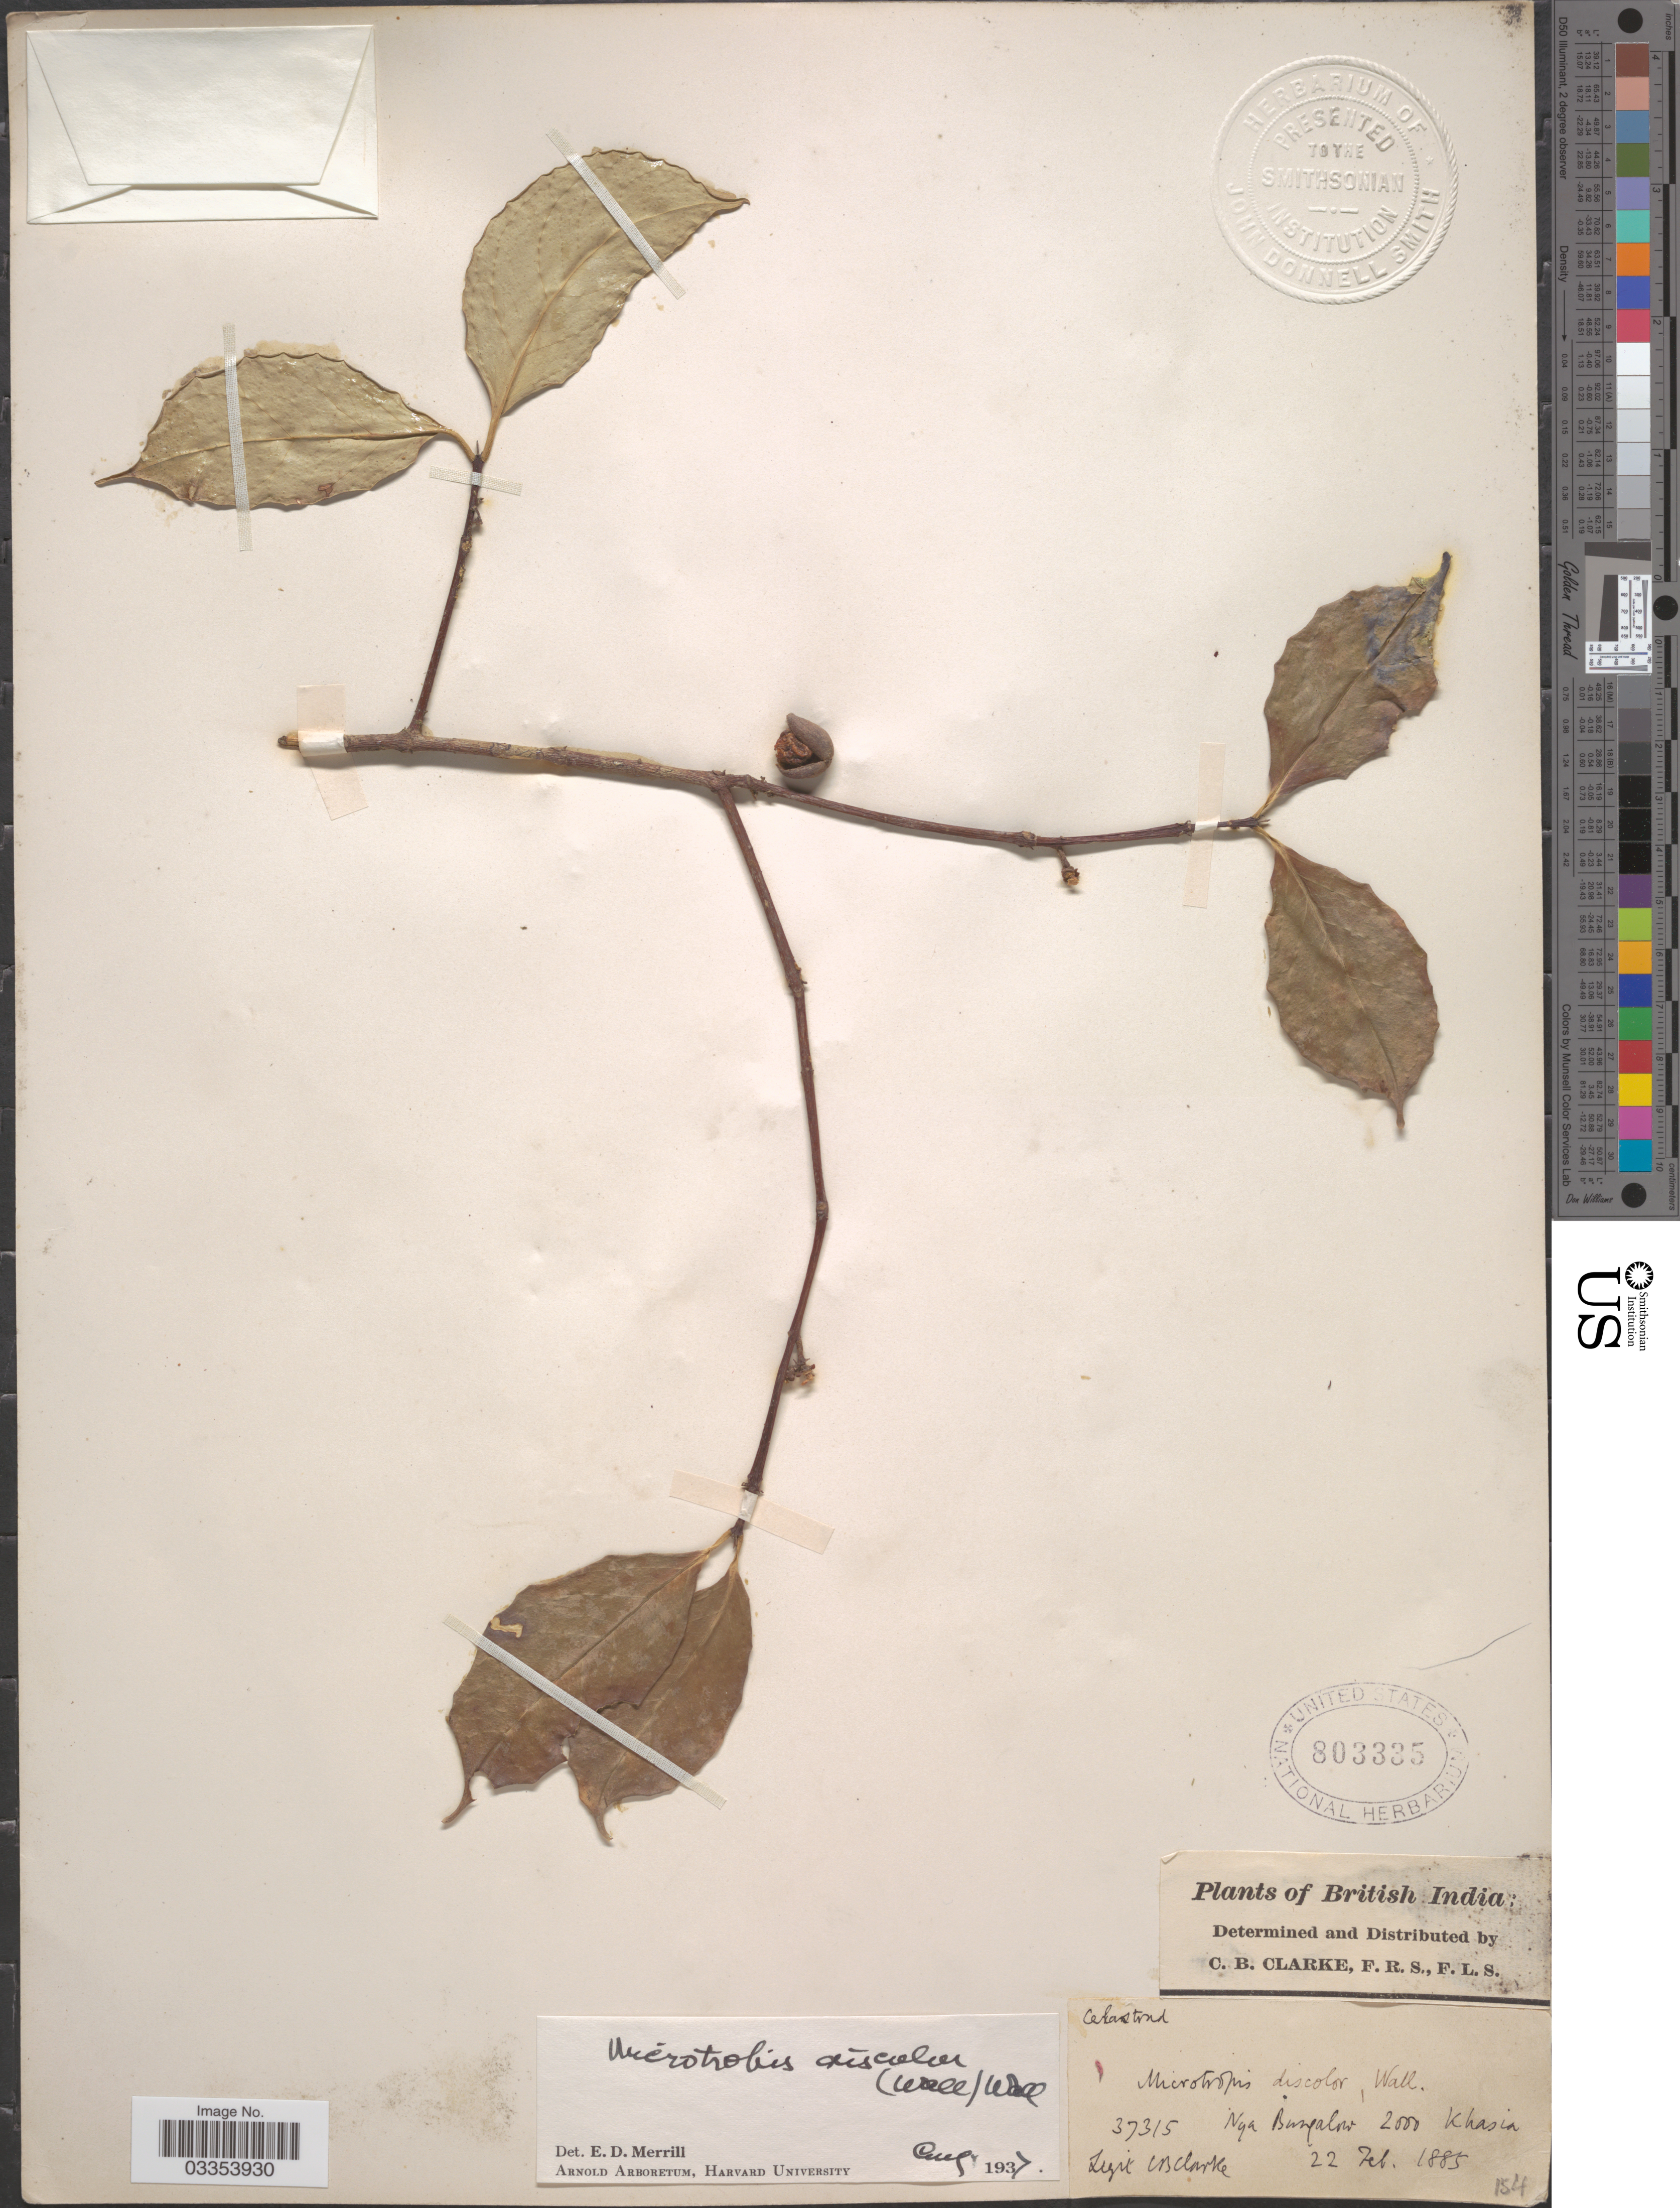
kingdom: Plantae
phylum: Tracheophyta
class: Magnoliopsida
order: Celastrales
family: Celastraceae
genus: Microtropis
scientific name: Microtropis discolor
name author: (Wall.) Arn.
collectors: C. B. Clarke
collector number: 37315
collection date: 1885-02-22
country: India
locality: British India. Nya Bungalow Khasia.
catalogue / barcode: US 803335